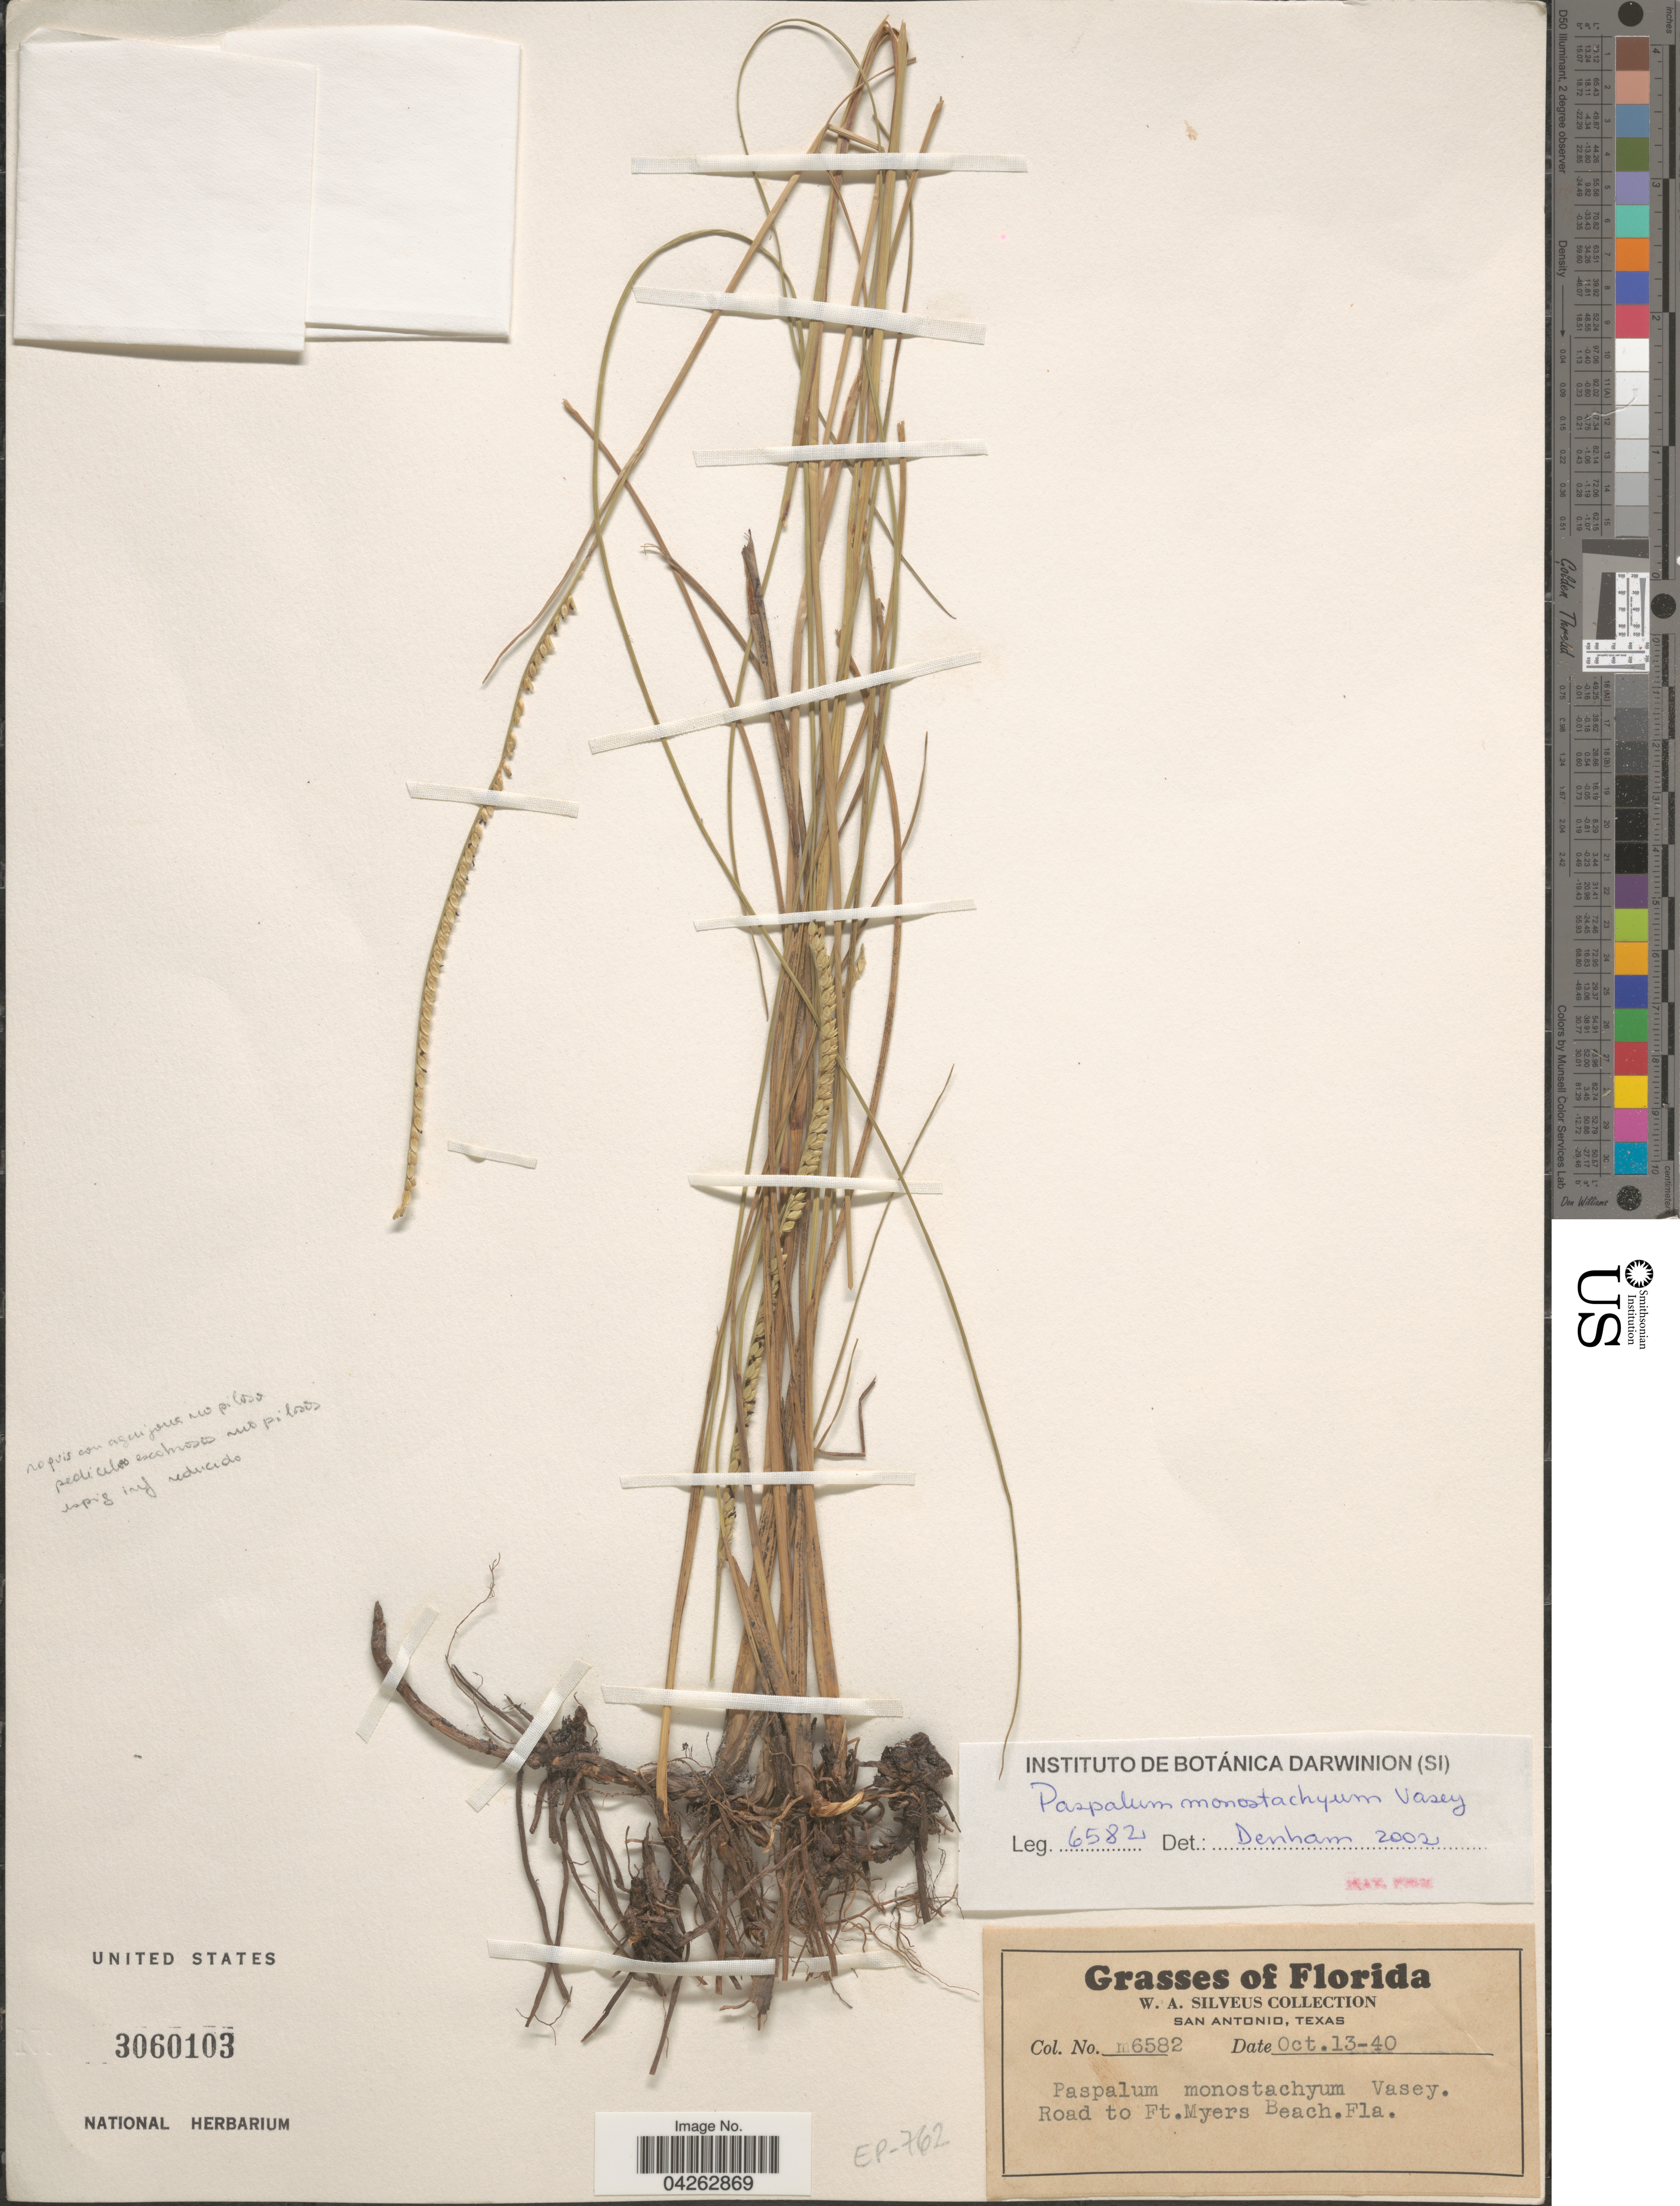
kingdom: Plantae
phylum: Tracheophyta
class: Liliopsida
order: Poales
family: Poaceae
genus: Paspalum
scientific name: Paspalum monostachyum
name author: Vasey ex Chapm.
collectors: W. Silveus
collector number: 6582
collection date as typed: Transcribed d/m/y: 13/10/40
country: United States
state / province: Florida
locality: Road to Ft. Myers Beach.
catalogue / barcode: US 3060103